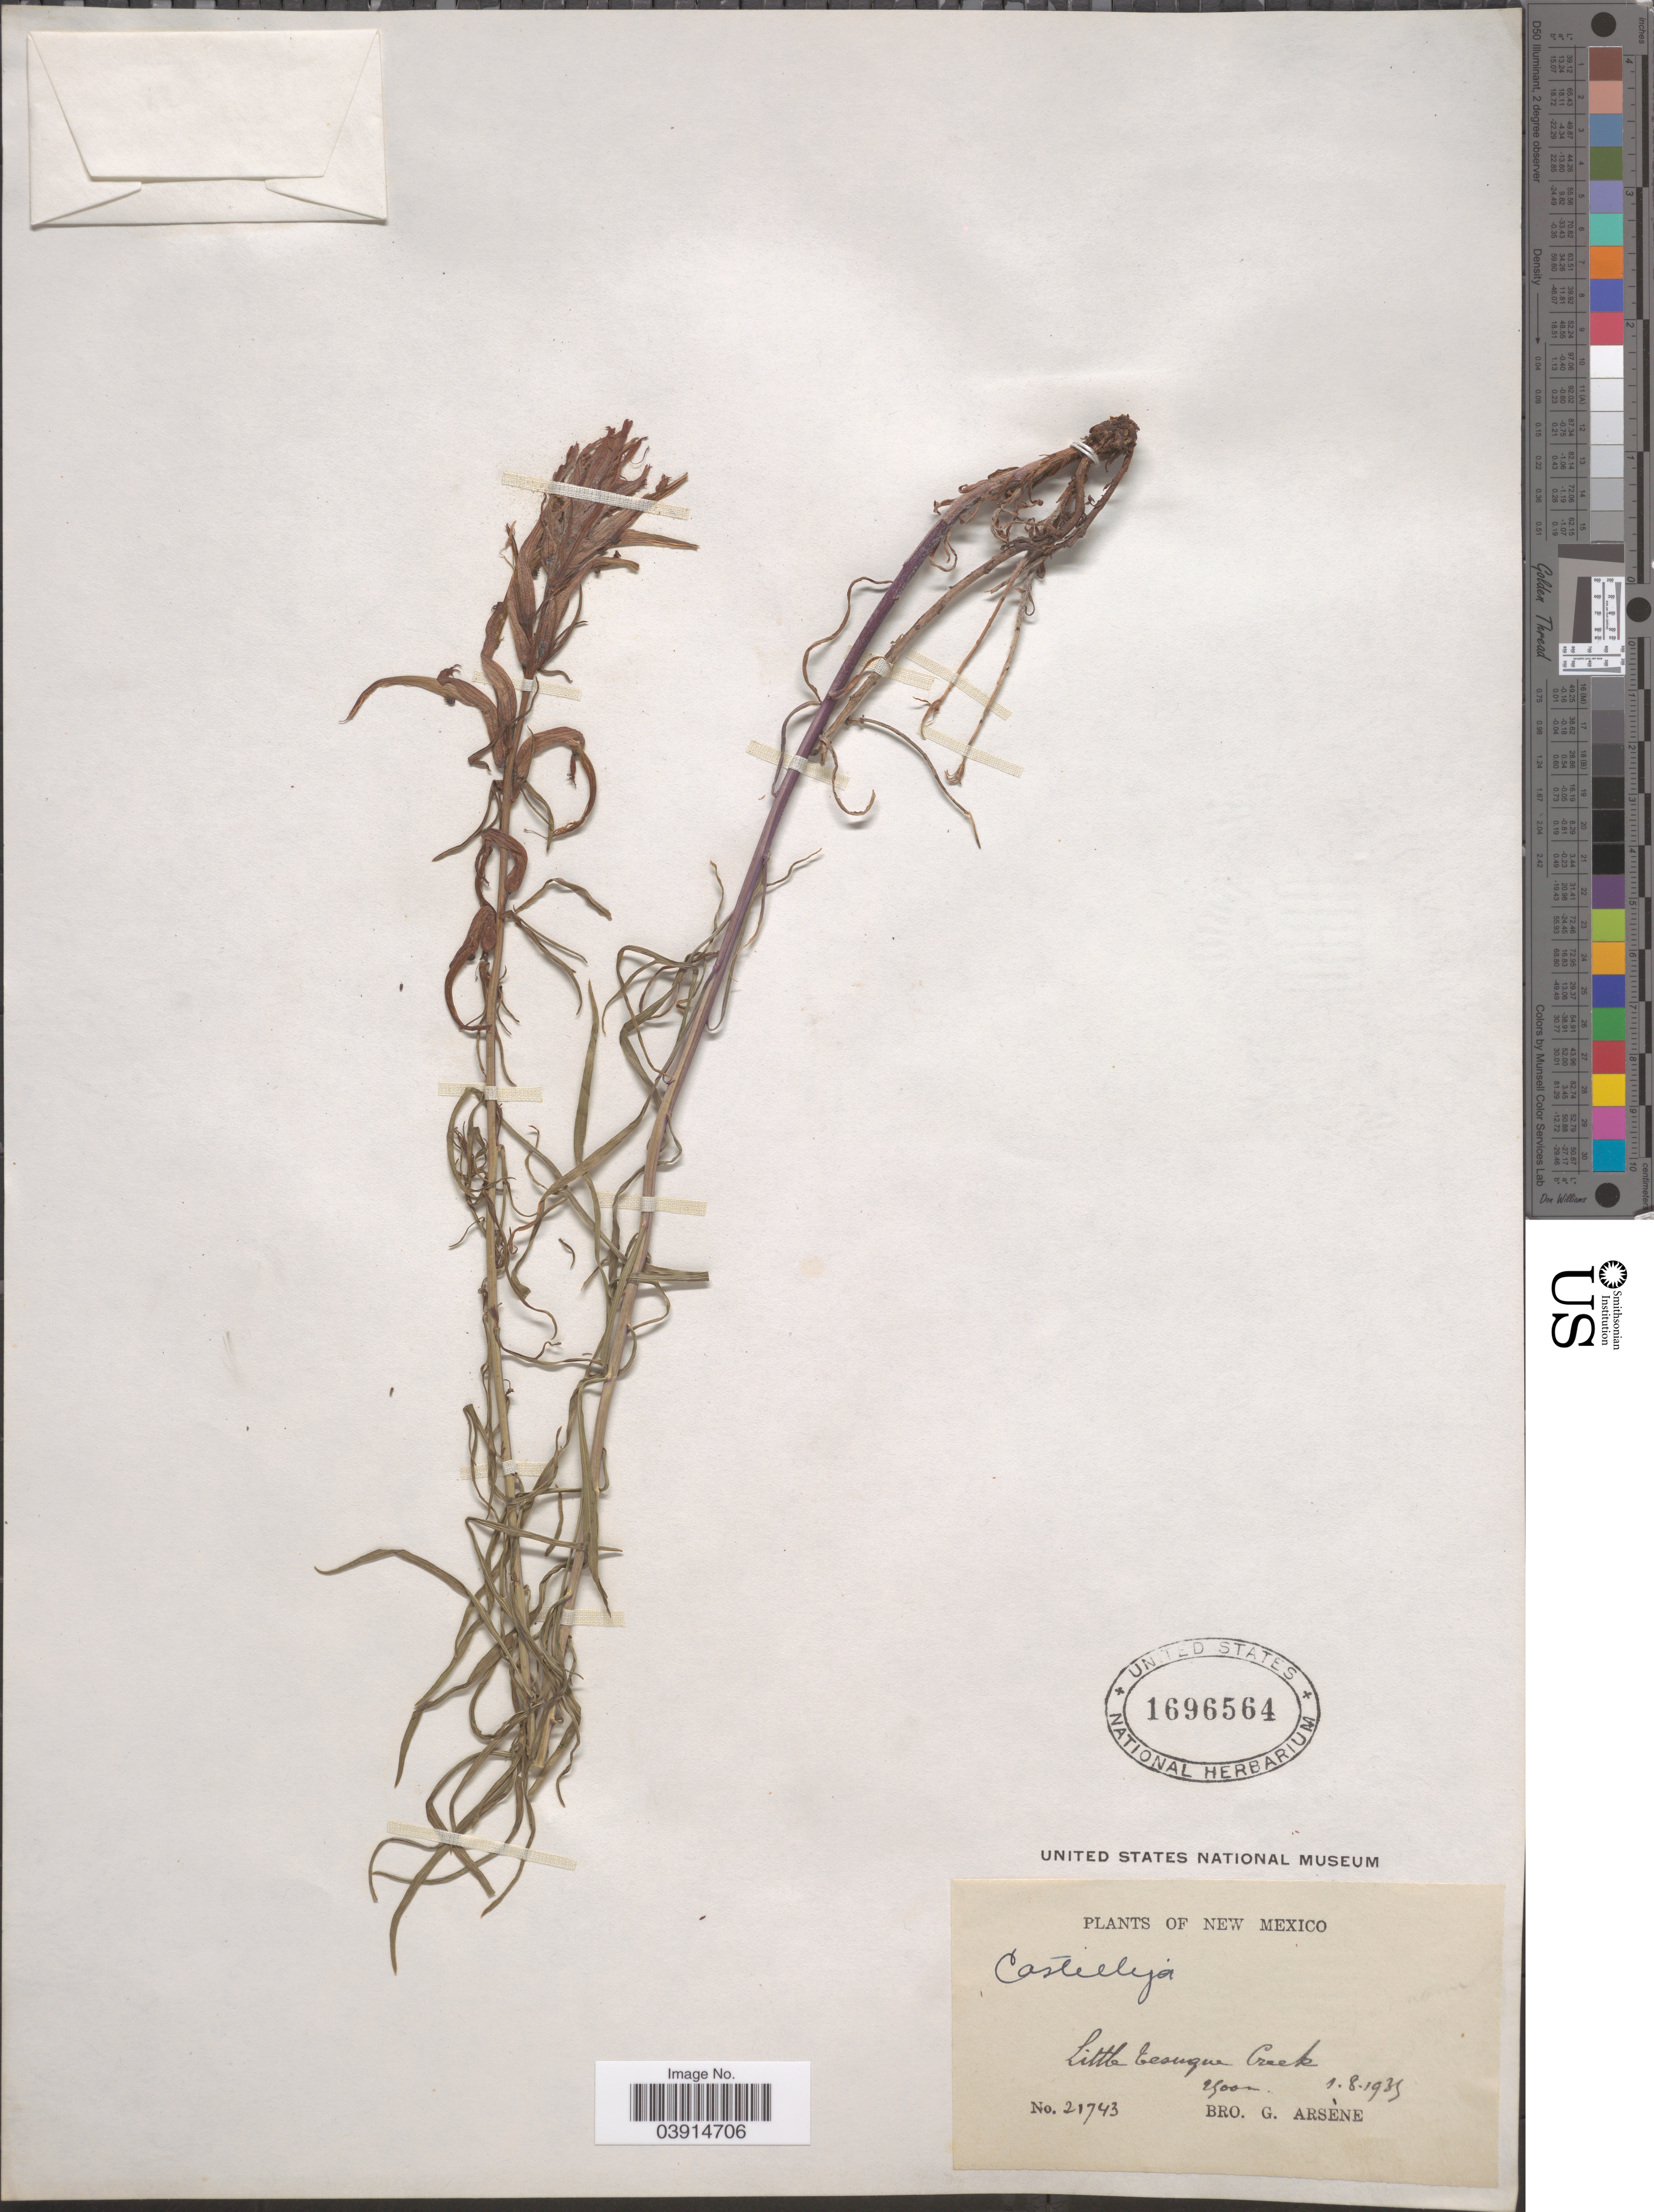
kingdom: Plantae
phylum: Tracheophyta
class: Magnoliopsida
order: Lamiales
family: Orobanchaceae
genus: Castilleja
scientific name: Castilleja sp.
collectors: Bro. G. Arsène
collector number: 21743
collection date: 1935-01-08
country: United States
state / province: New Mexico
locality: Little Tesuque Creek.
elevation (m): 2500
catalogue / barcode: US 1696564